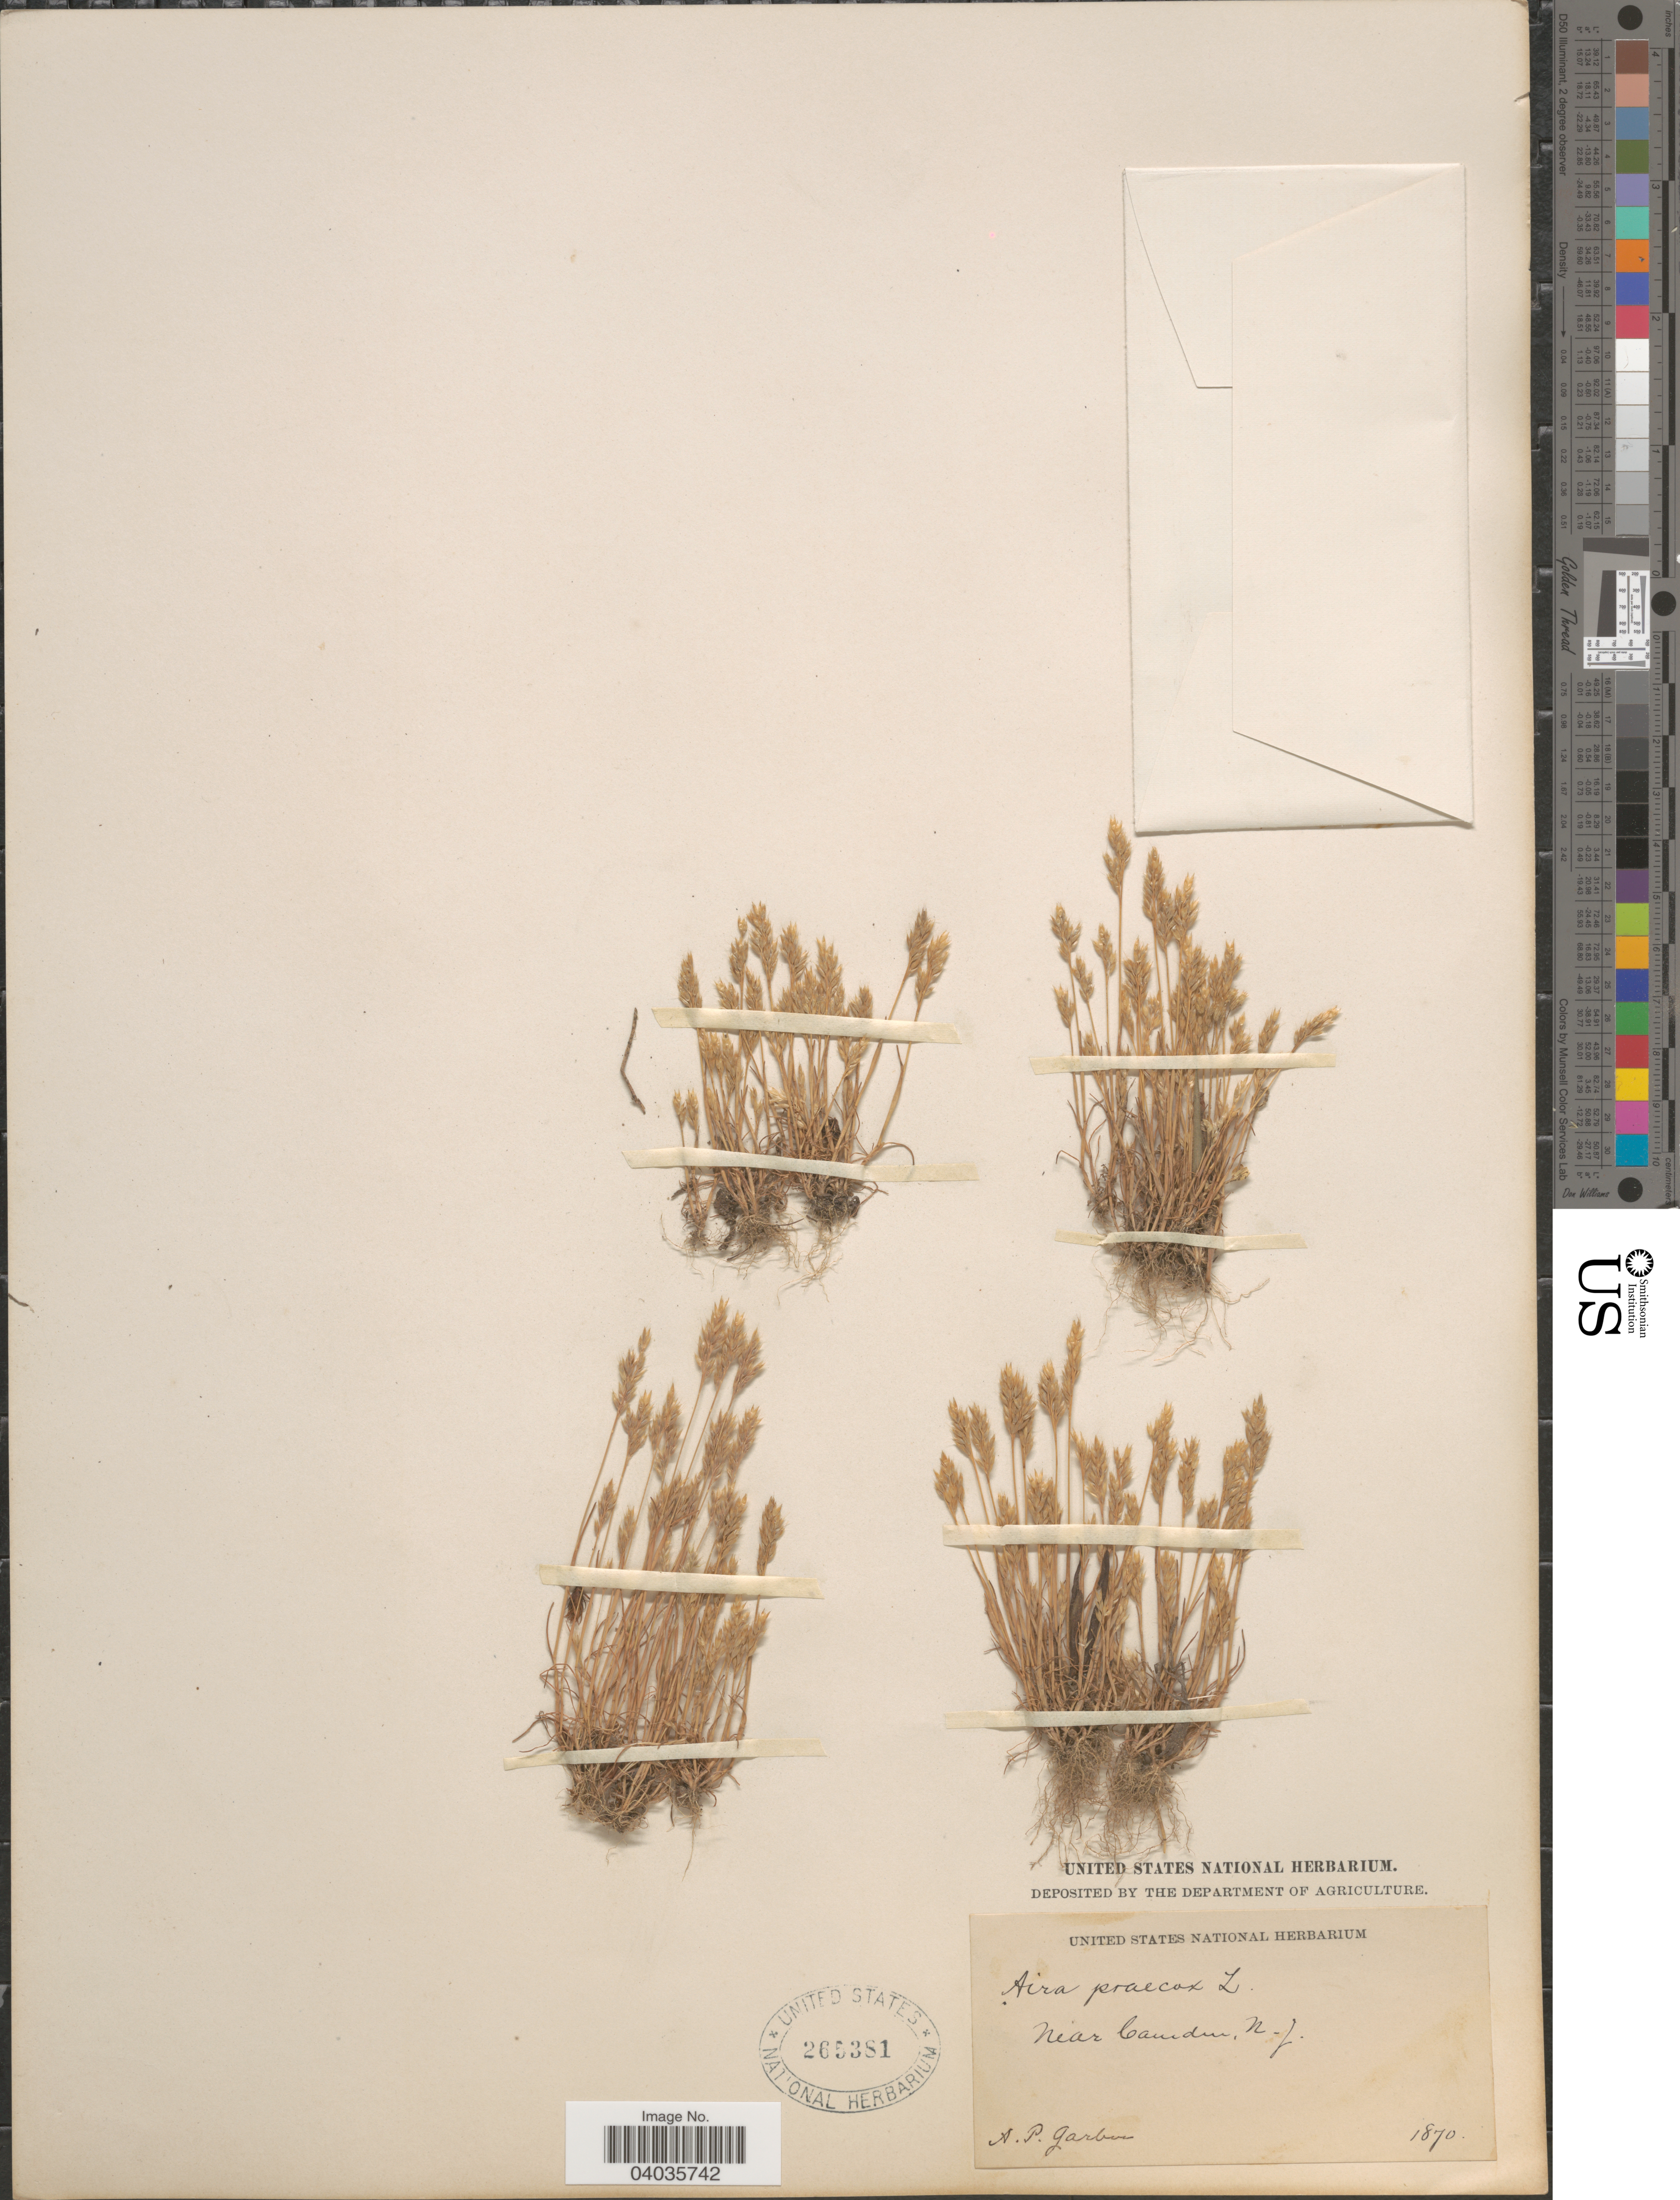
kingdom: Plantae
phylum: Tracheophyta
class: Liliopsida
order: Poales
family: Poaceae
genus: Aira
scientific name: Aira praecox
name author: L.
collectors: A. P. Garber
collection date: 1870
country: United States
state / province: New Jersey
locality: Near Camden.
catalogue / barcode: US 265381